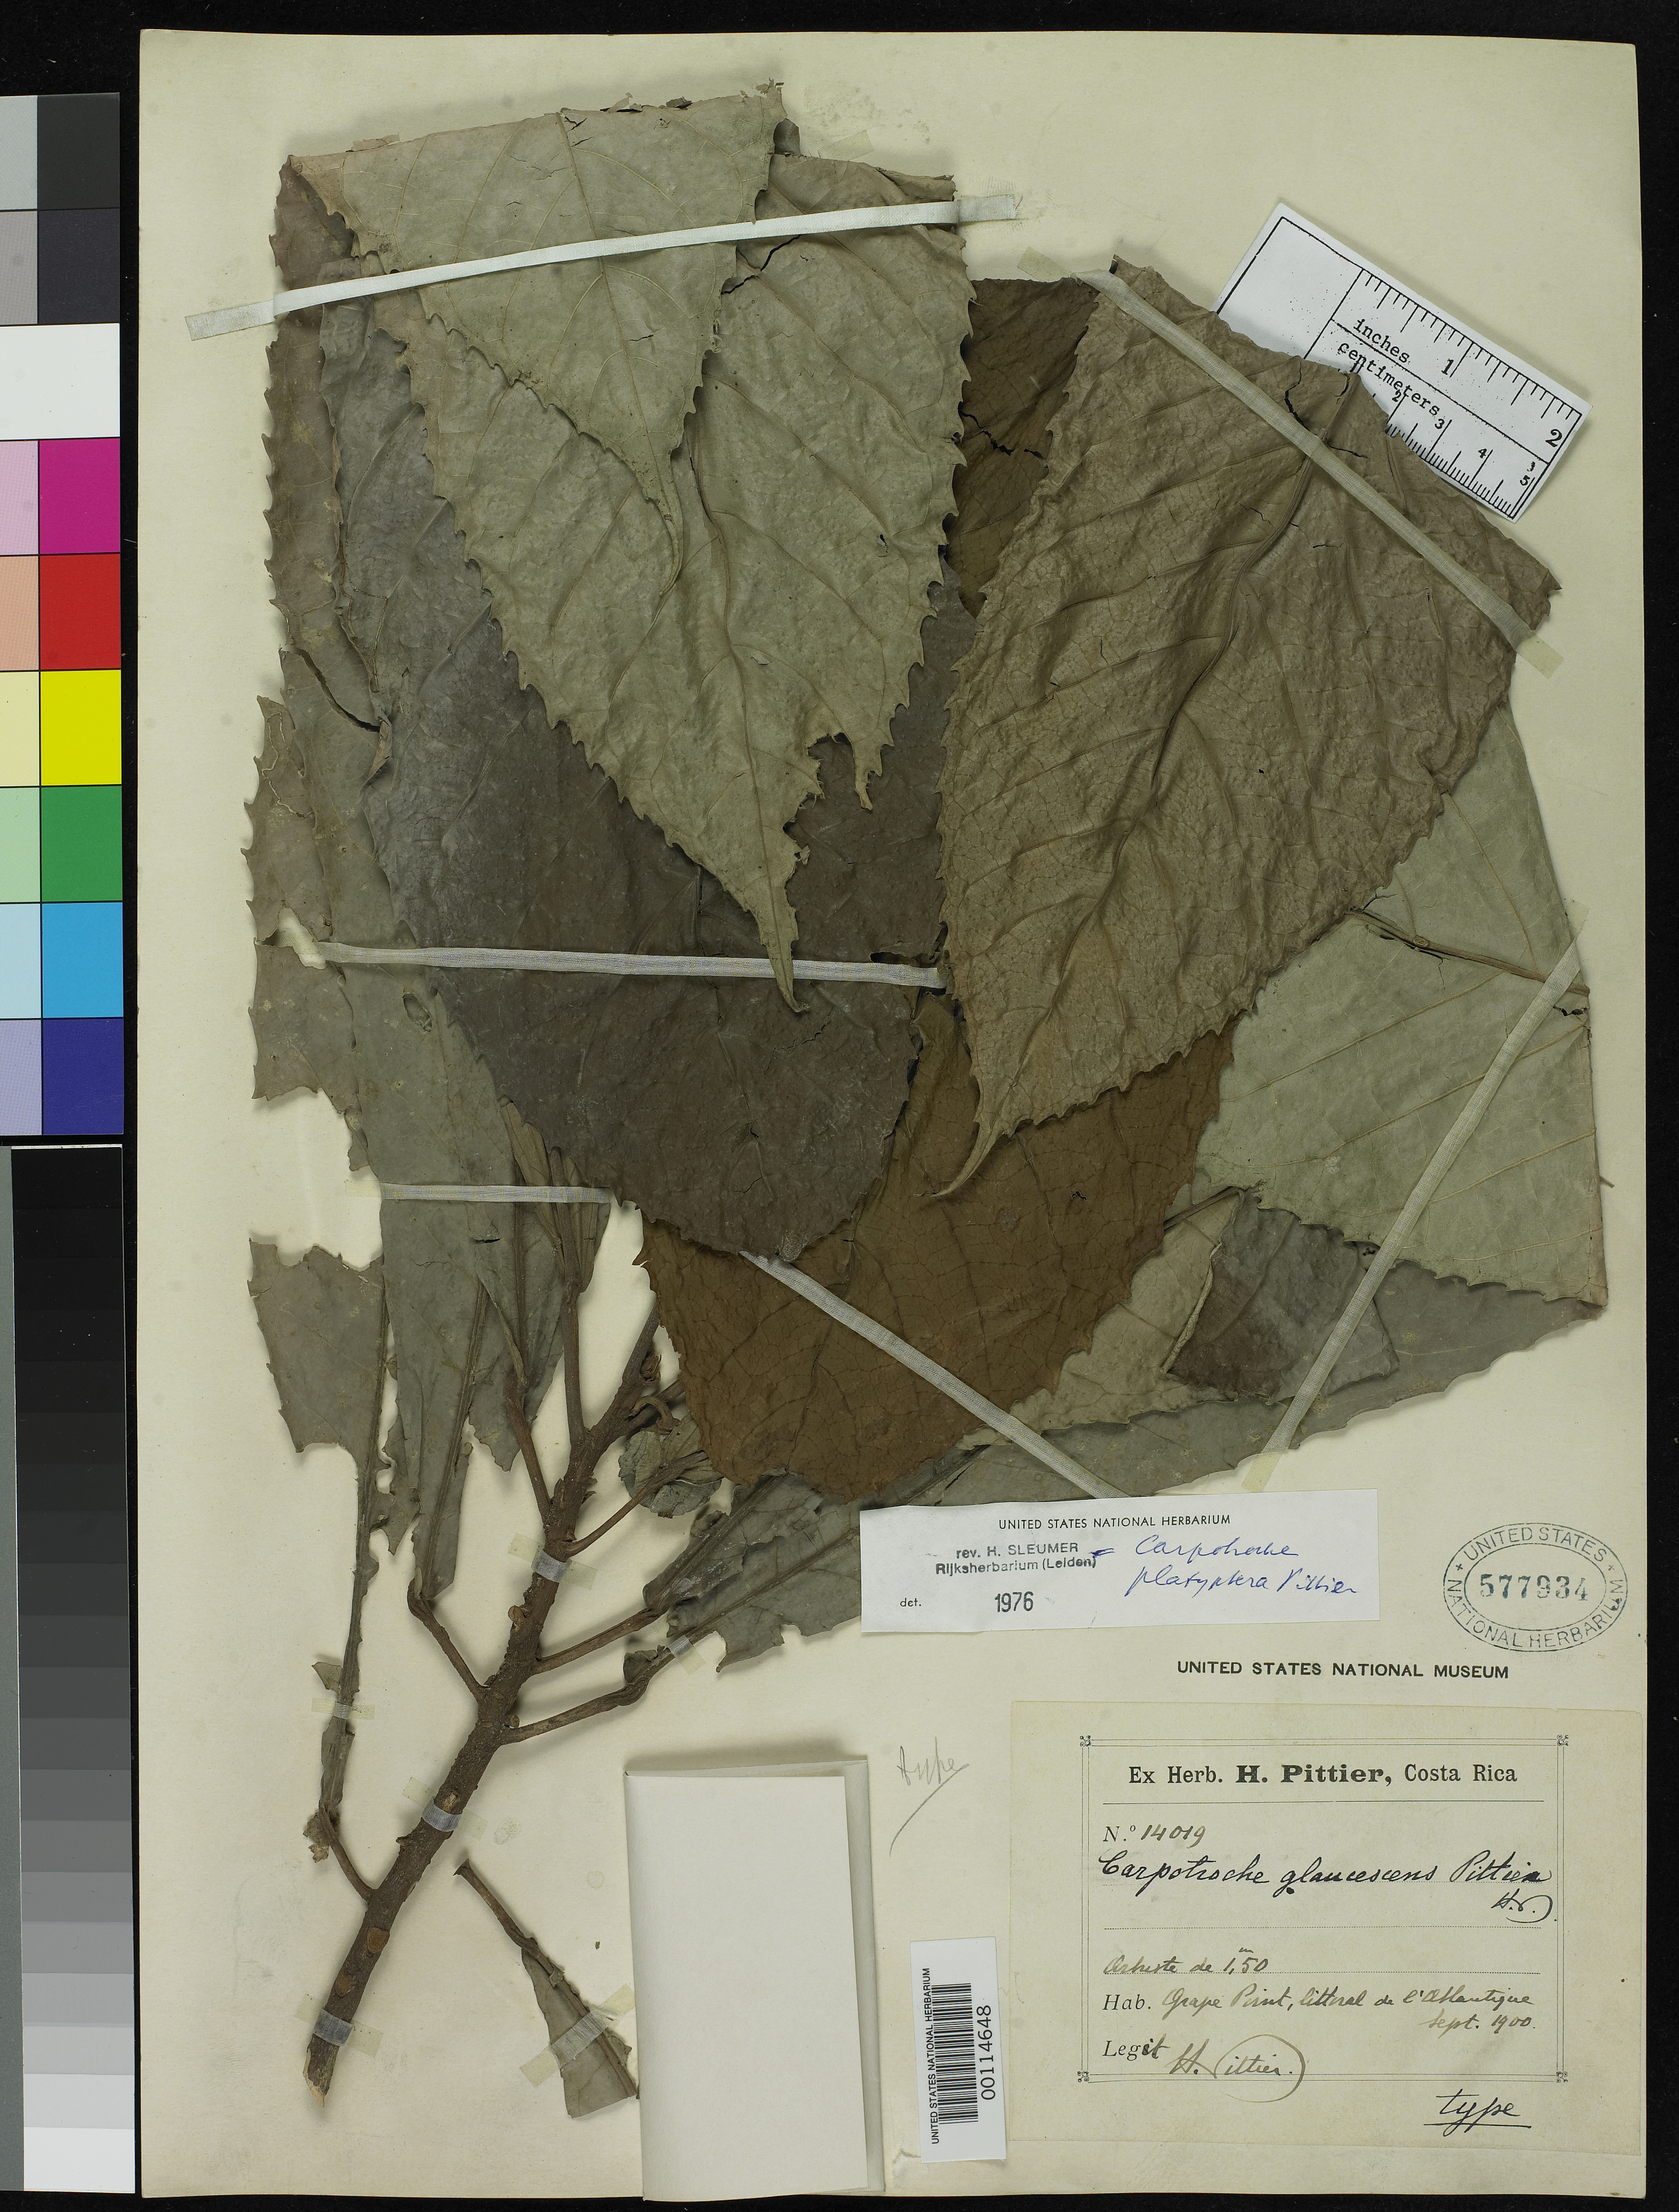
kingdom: Plantae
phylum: Tracheophyta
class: Magnoliopsida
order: Malpighiales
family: Achariaceae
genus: Carpotroche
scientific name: Carpotroche glaucescens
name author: Pittier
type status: Holotype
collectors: H. F. Pittier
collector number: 14019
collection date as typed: Sep 1900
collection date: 1900-09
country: Costa Rica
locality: Coast of Talamanca, Grape Point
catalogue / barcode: US 577934